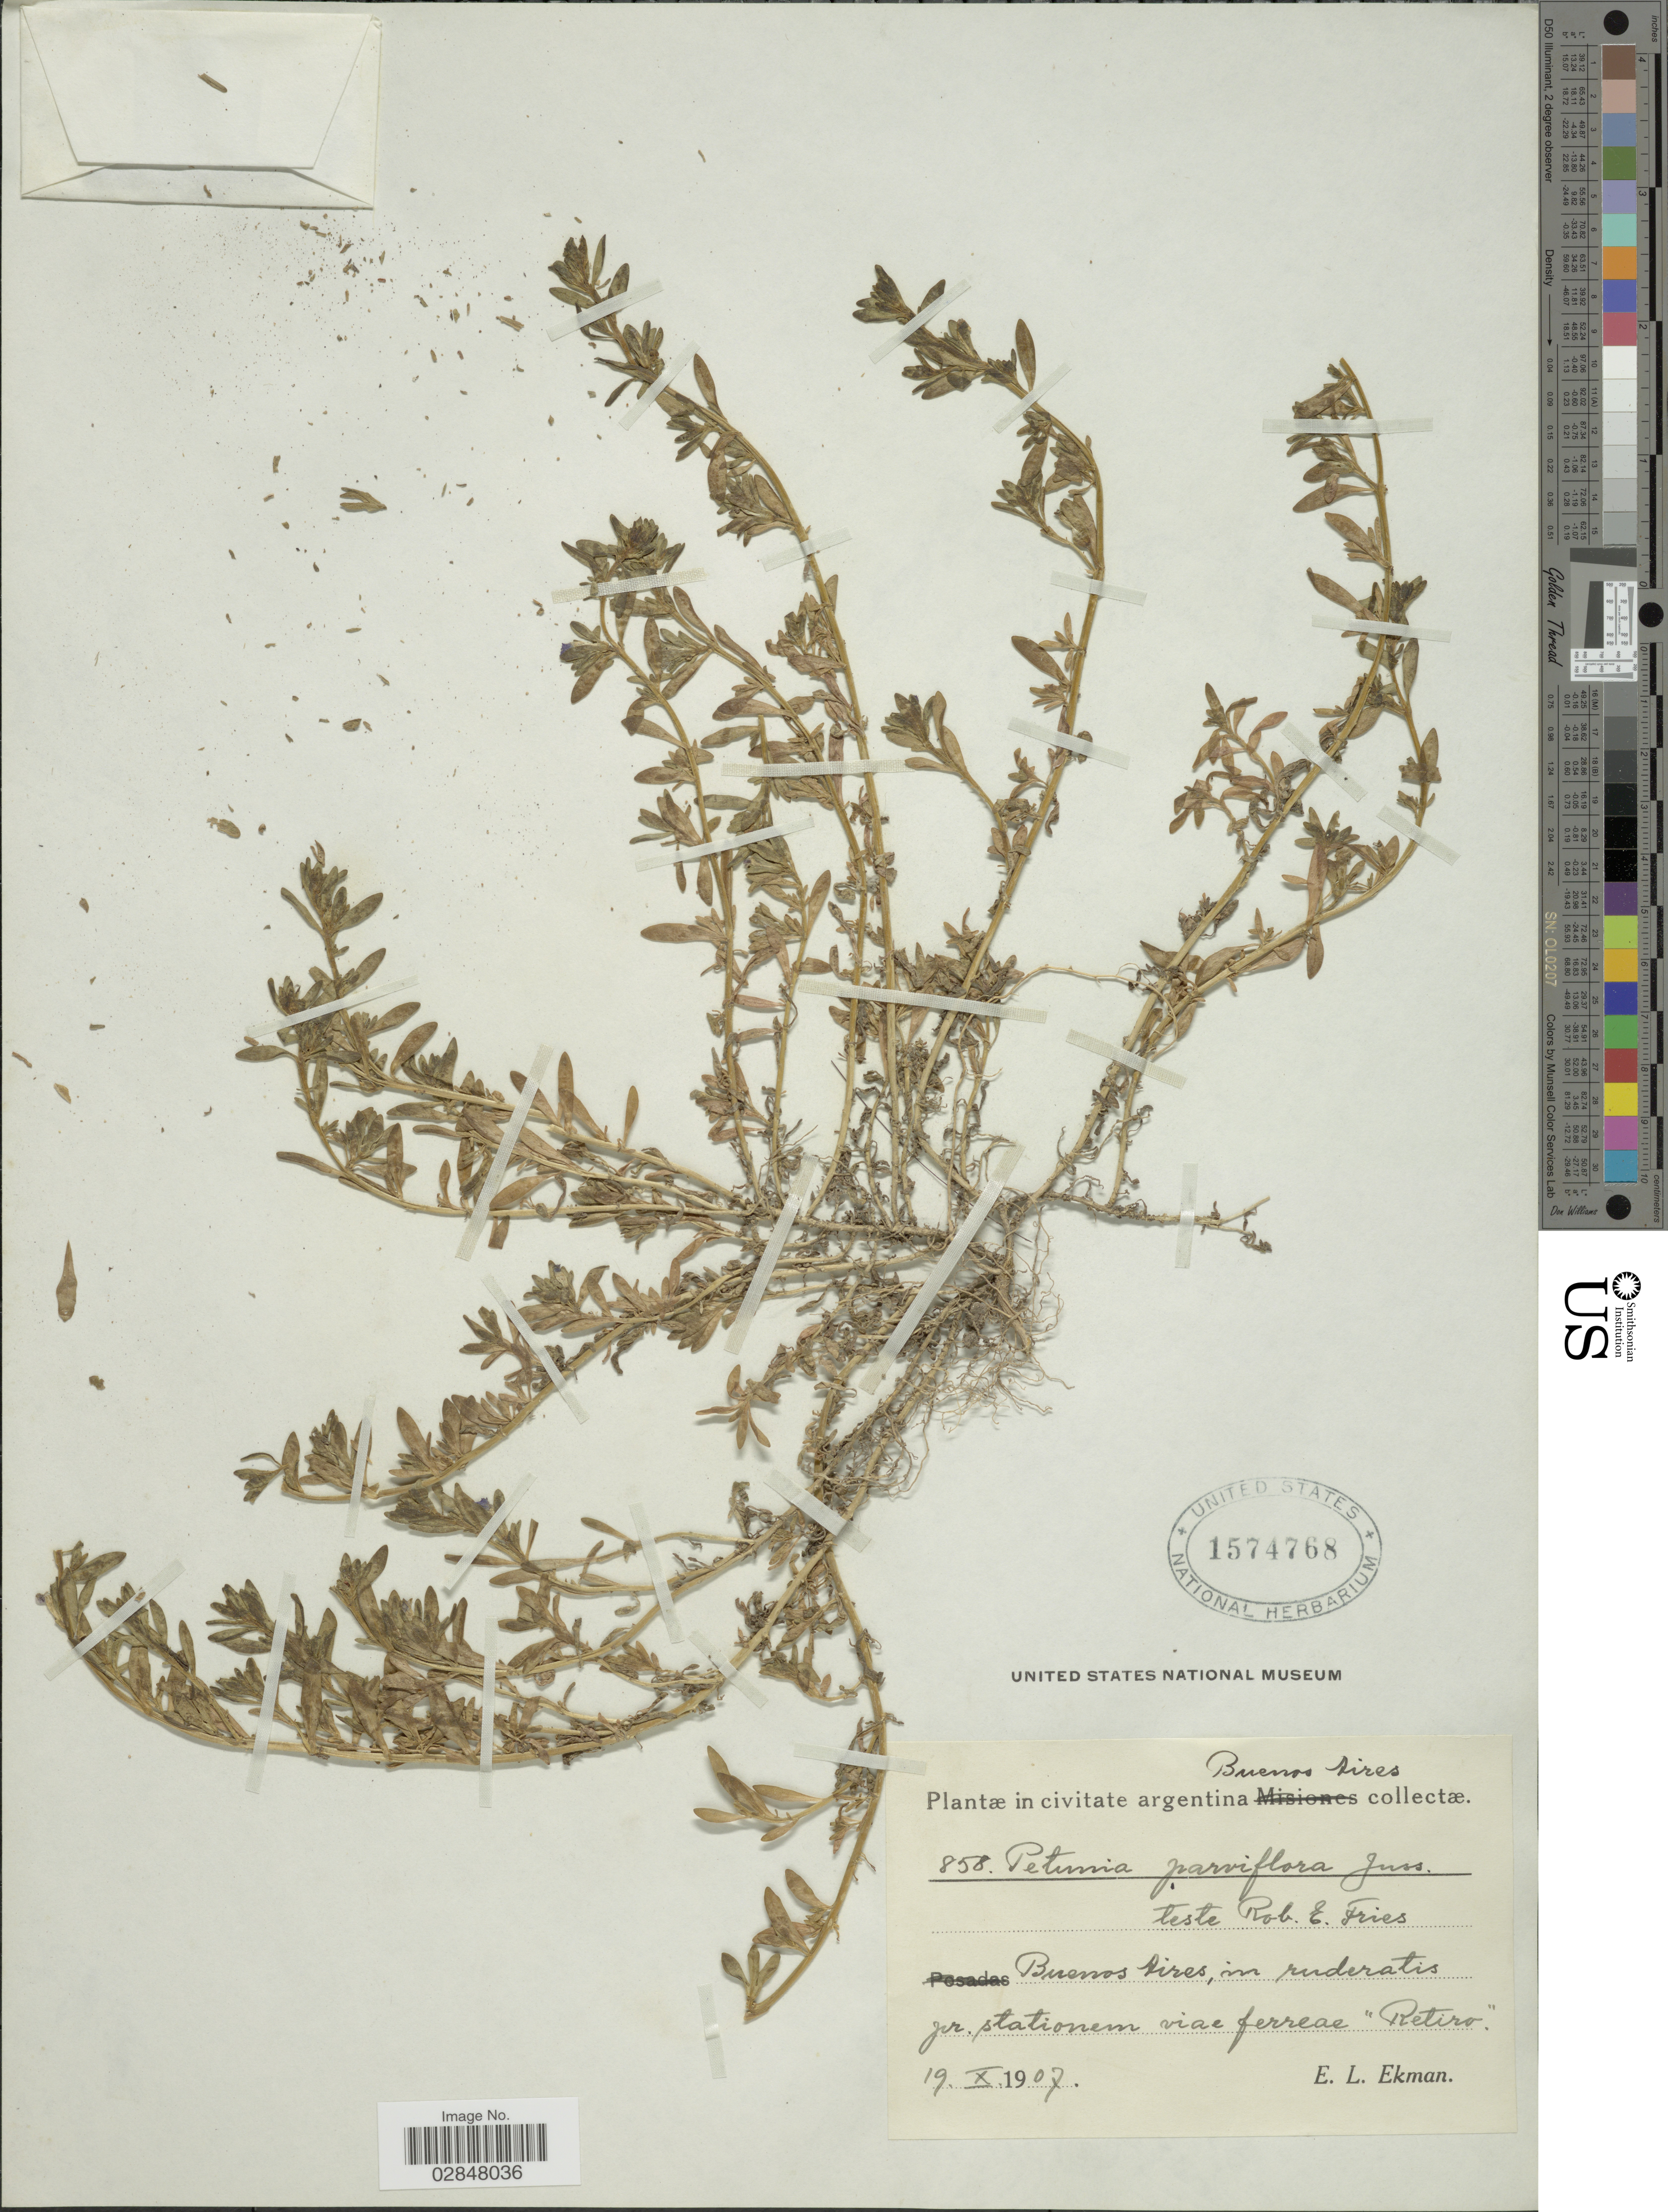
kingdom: Plantae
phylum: Tracheophyta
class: Magnoliopsida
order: Solanales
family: Solanaceae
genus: Petunia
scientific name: Petunia parviflora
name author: Juss.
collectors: E. L. Ekman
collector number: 858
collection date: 1907-10-19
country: Argentina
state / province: Buenos Aires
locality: In ruderatis jer. stationem viae ferreae "Retiro".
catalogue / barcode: US 1574768